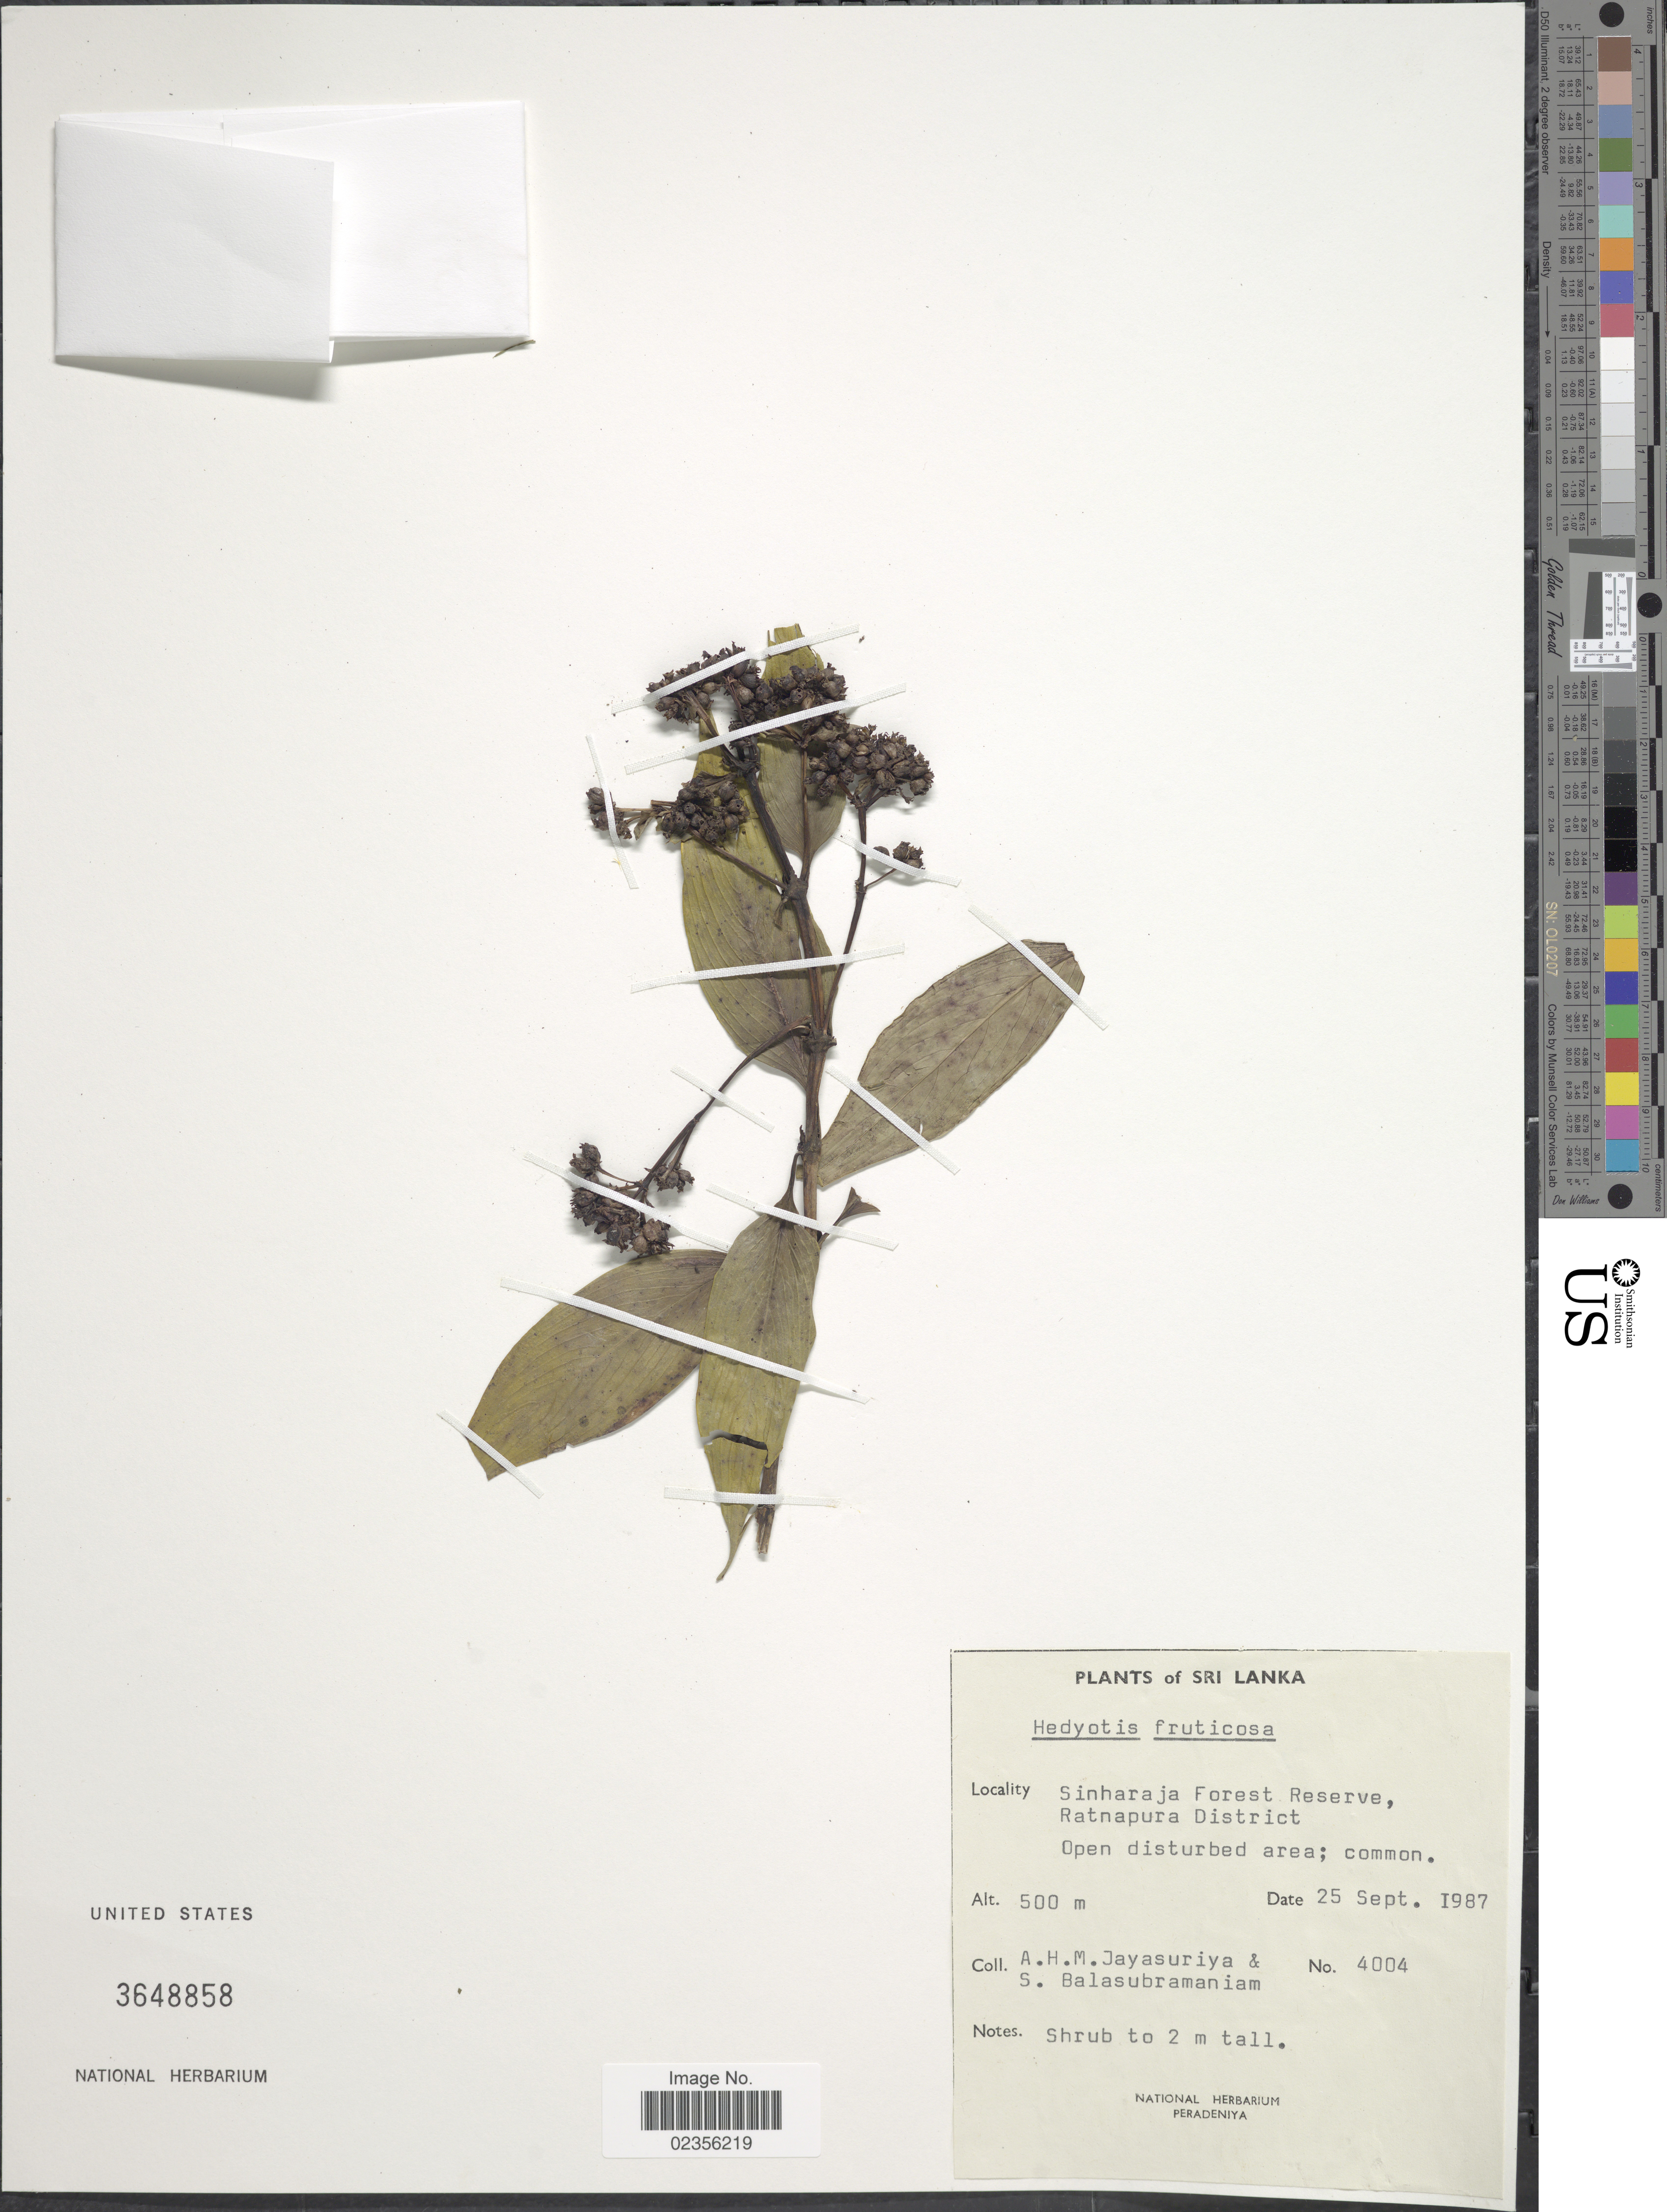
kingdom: Plantae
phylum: Tracheophyta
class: Magnoliopsida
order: Gentianales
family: Rubiaceae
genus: Hedyotis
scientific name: Hedyotis fruticosa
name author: L.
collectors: A. H. Jayasuriya & S. Balasubramaniam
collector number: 4004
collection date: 1987-09-25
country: Sri Lanka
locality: Sinharaja Forest Reserve, Ratnapura District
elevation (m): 500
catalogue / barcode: US 3648858